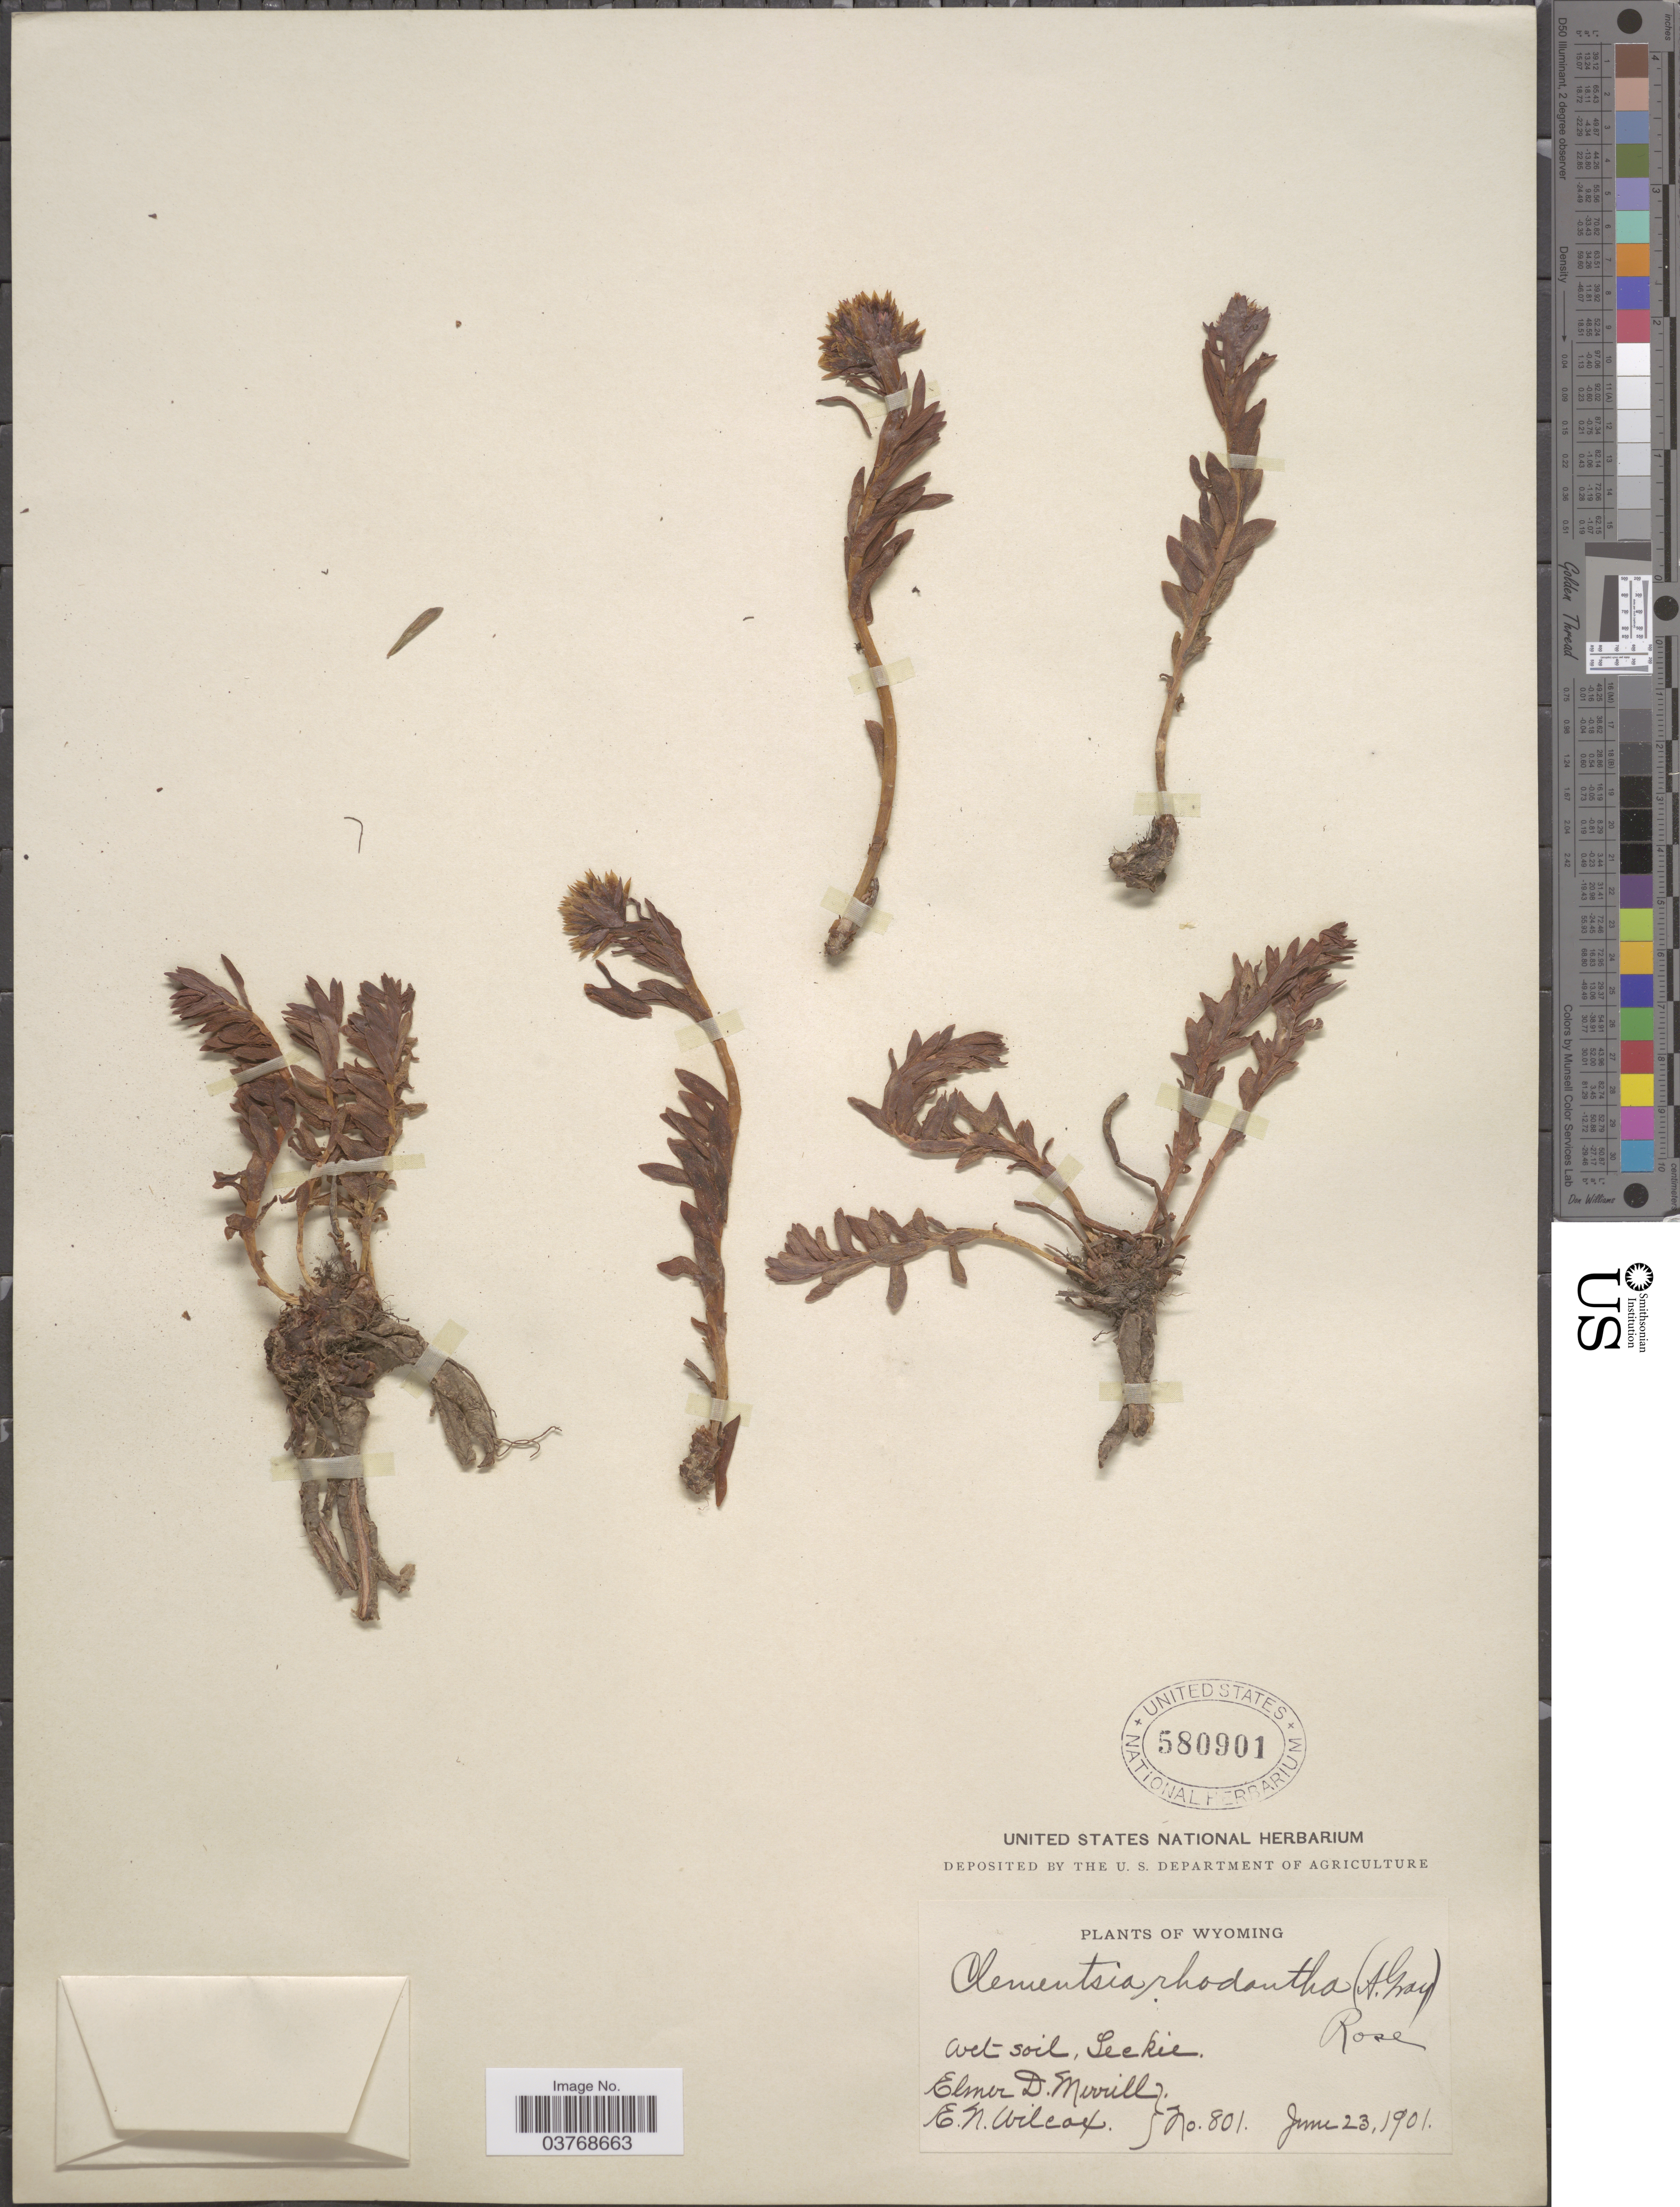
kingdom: Plantae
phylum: Tracheophyta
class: Magnoliopsida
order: Saxifragales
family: Crassulaceae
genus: Rhodiola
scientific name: Rhodiola rhodantha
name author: (A. Gray) H. Jacobsen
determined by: Strong, Mark T., (BOT), Smithsonian Institution - National Museum of Natural History (UNITED STATES)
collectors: E. D. Merrill & E. Wilcox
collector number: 801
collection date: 1901-06-23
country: United States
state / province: Wyoming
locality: Leckie.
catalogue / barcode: US 580901